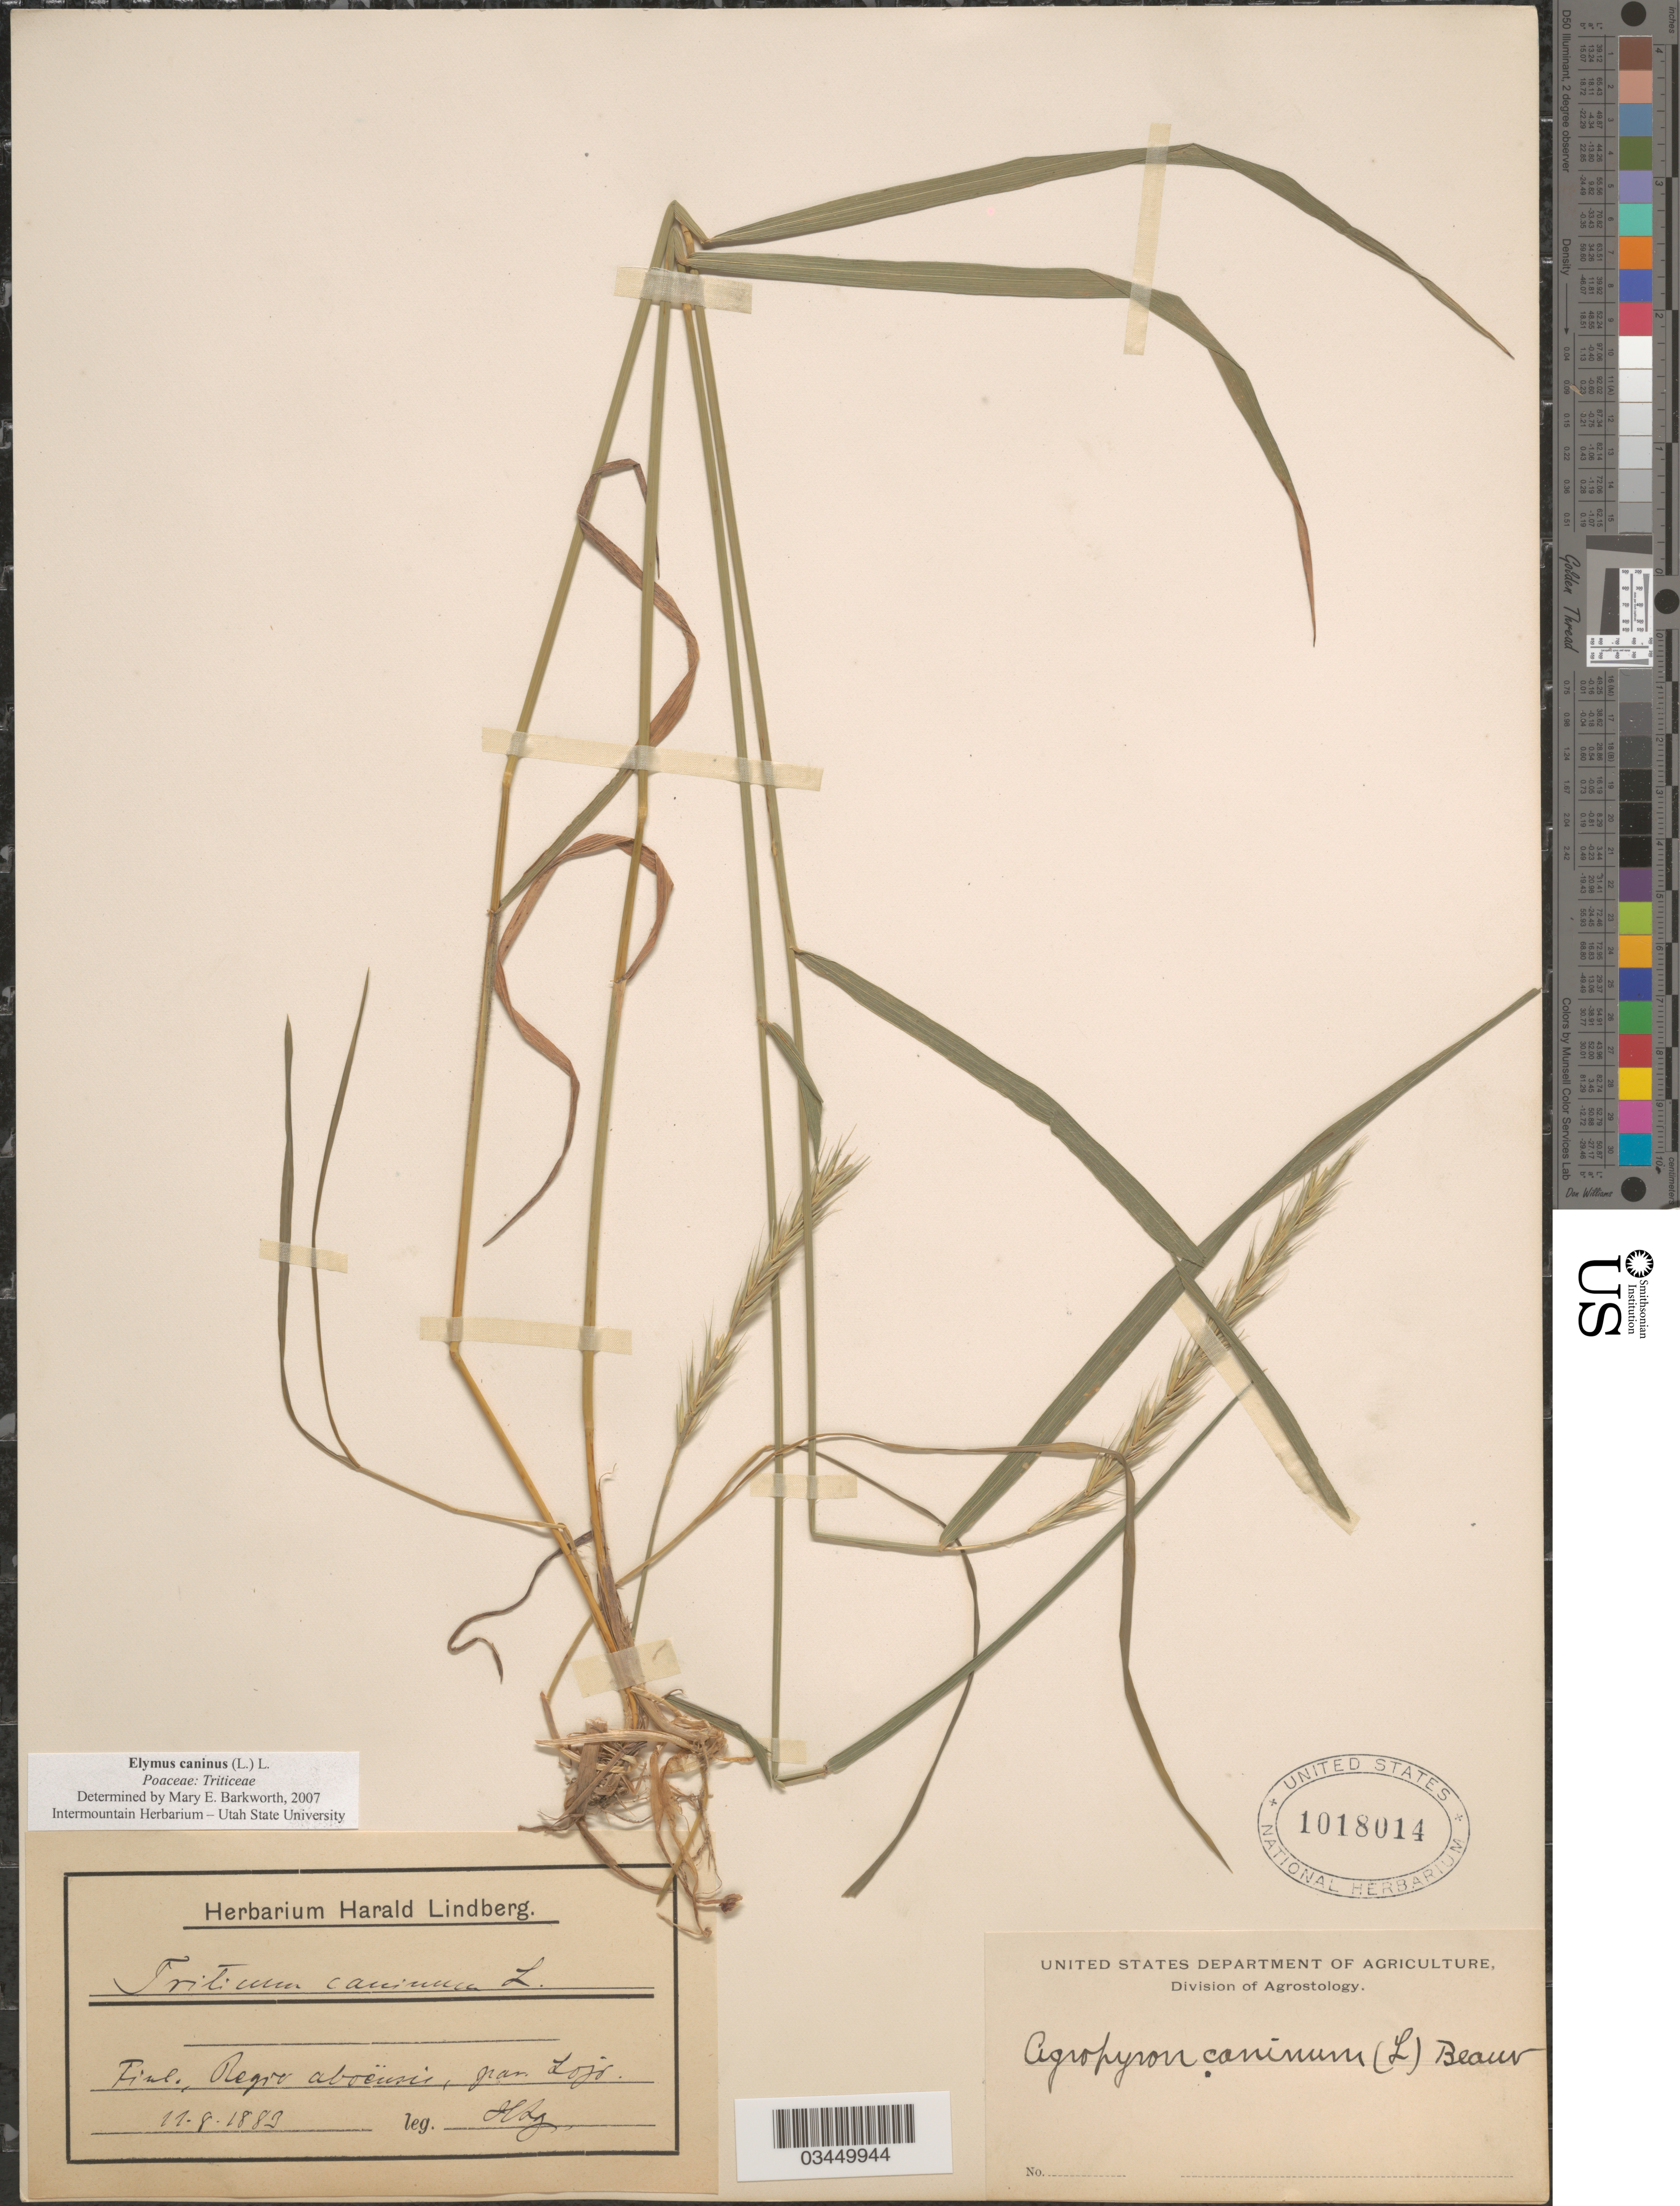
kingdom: Plantae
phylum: Tracheophyta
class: Liliopsida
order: Poales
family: Poaceae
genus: Elymus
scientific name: Elymus caninus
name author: (L.) L.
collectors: H. Lindberg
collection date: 1883-08-11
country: Finland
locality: Regro aboënsis, par. Lojo.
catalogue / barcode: US 1018014